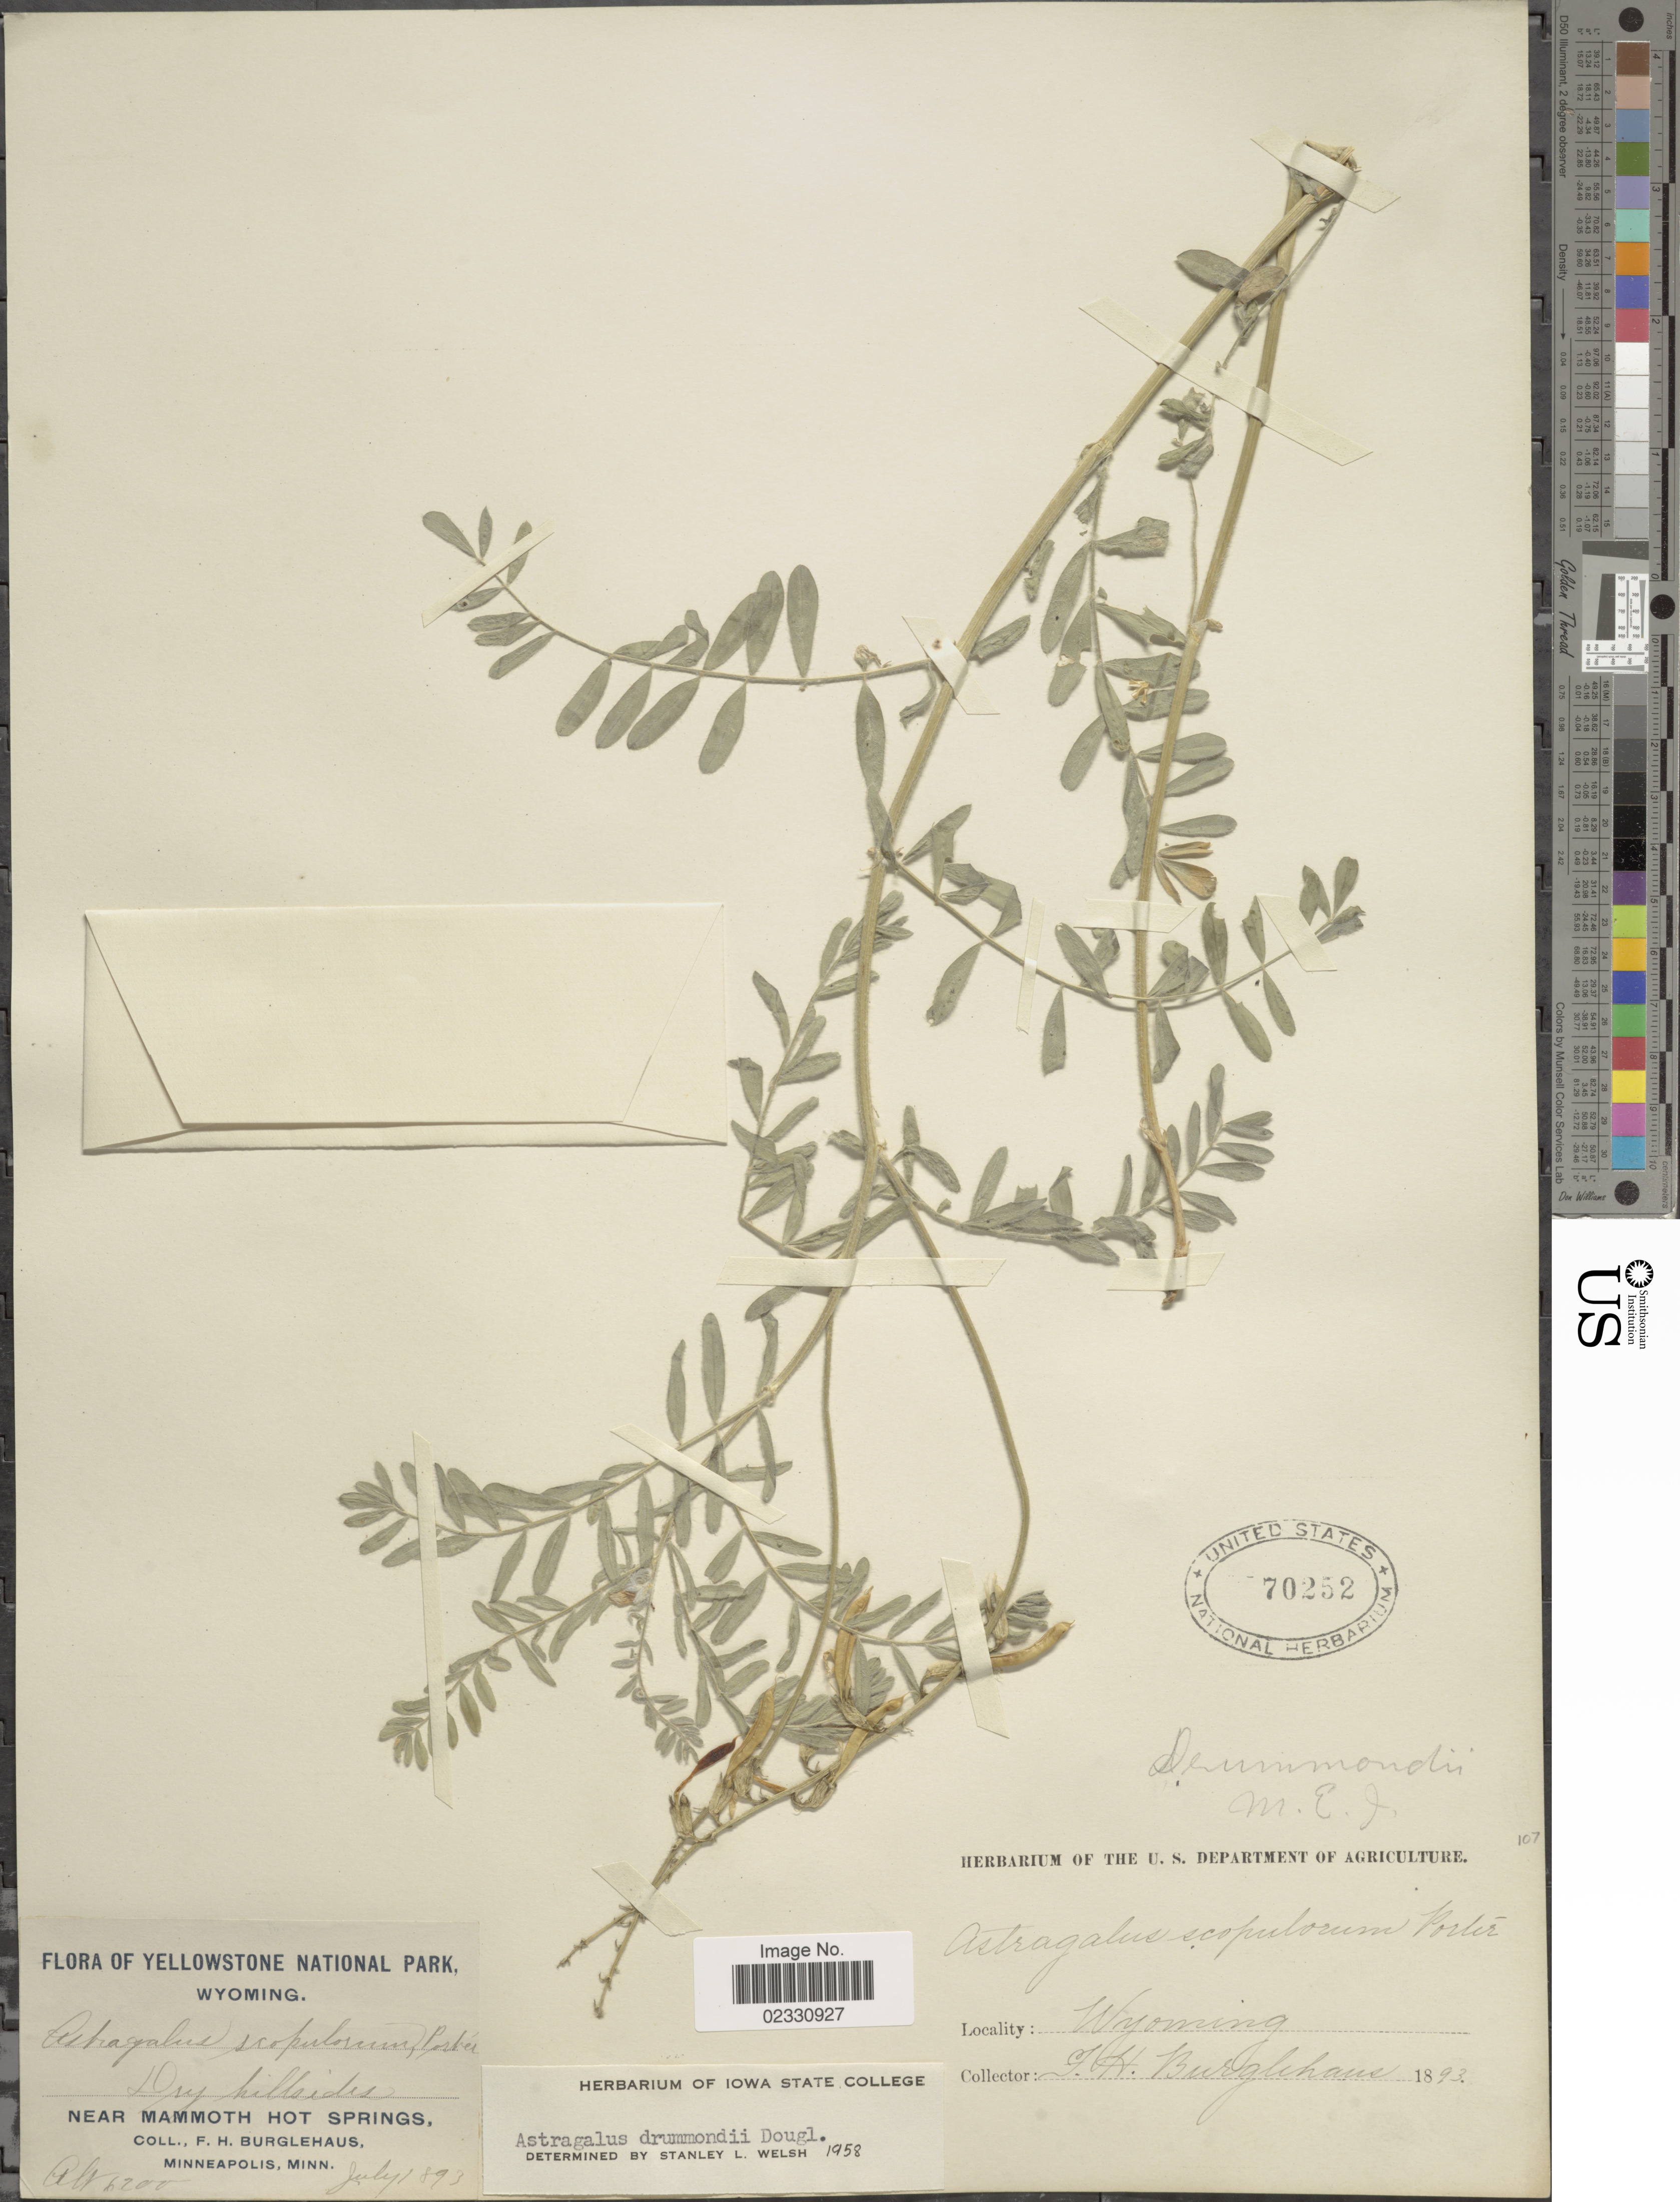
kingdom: Plantae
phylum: Tracheophyta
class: Magnoliopsida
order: Fabales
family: Fabaceae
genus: Astragalus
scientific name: Astragalus drummondii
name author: Hook.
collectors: F. Burglehaus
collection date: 1893-07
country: United States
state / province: Wyoming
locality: Yellowstone National Park, Dry hillsides, Near Mammoth Hot Springs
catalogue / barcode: US 70252